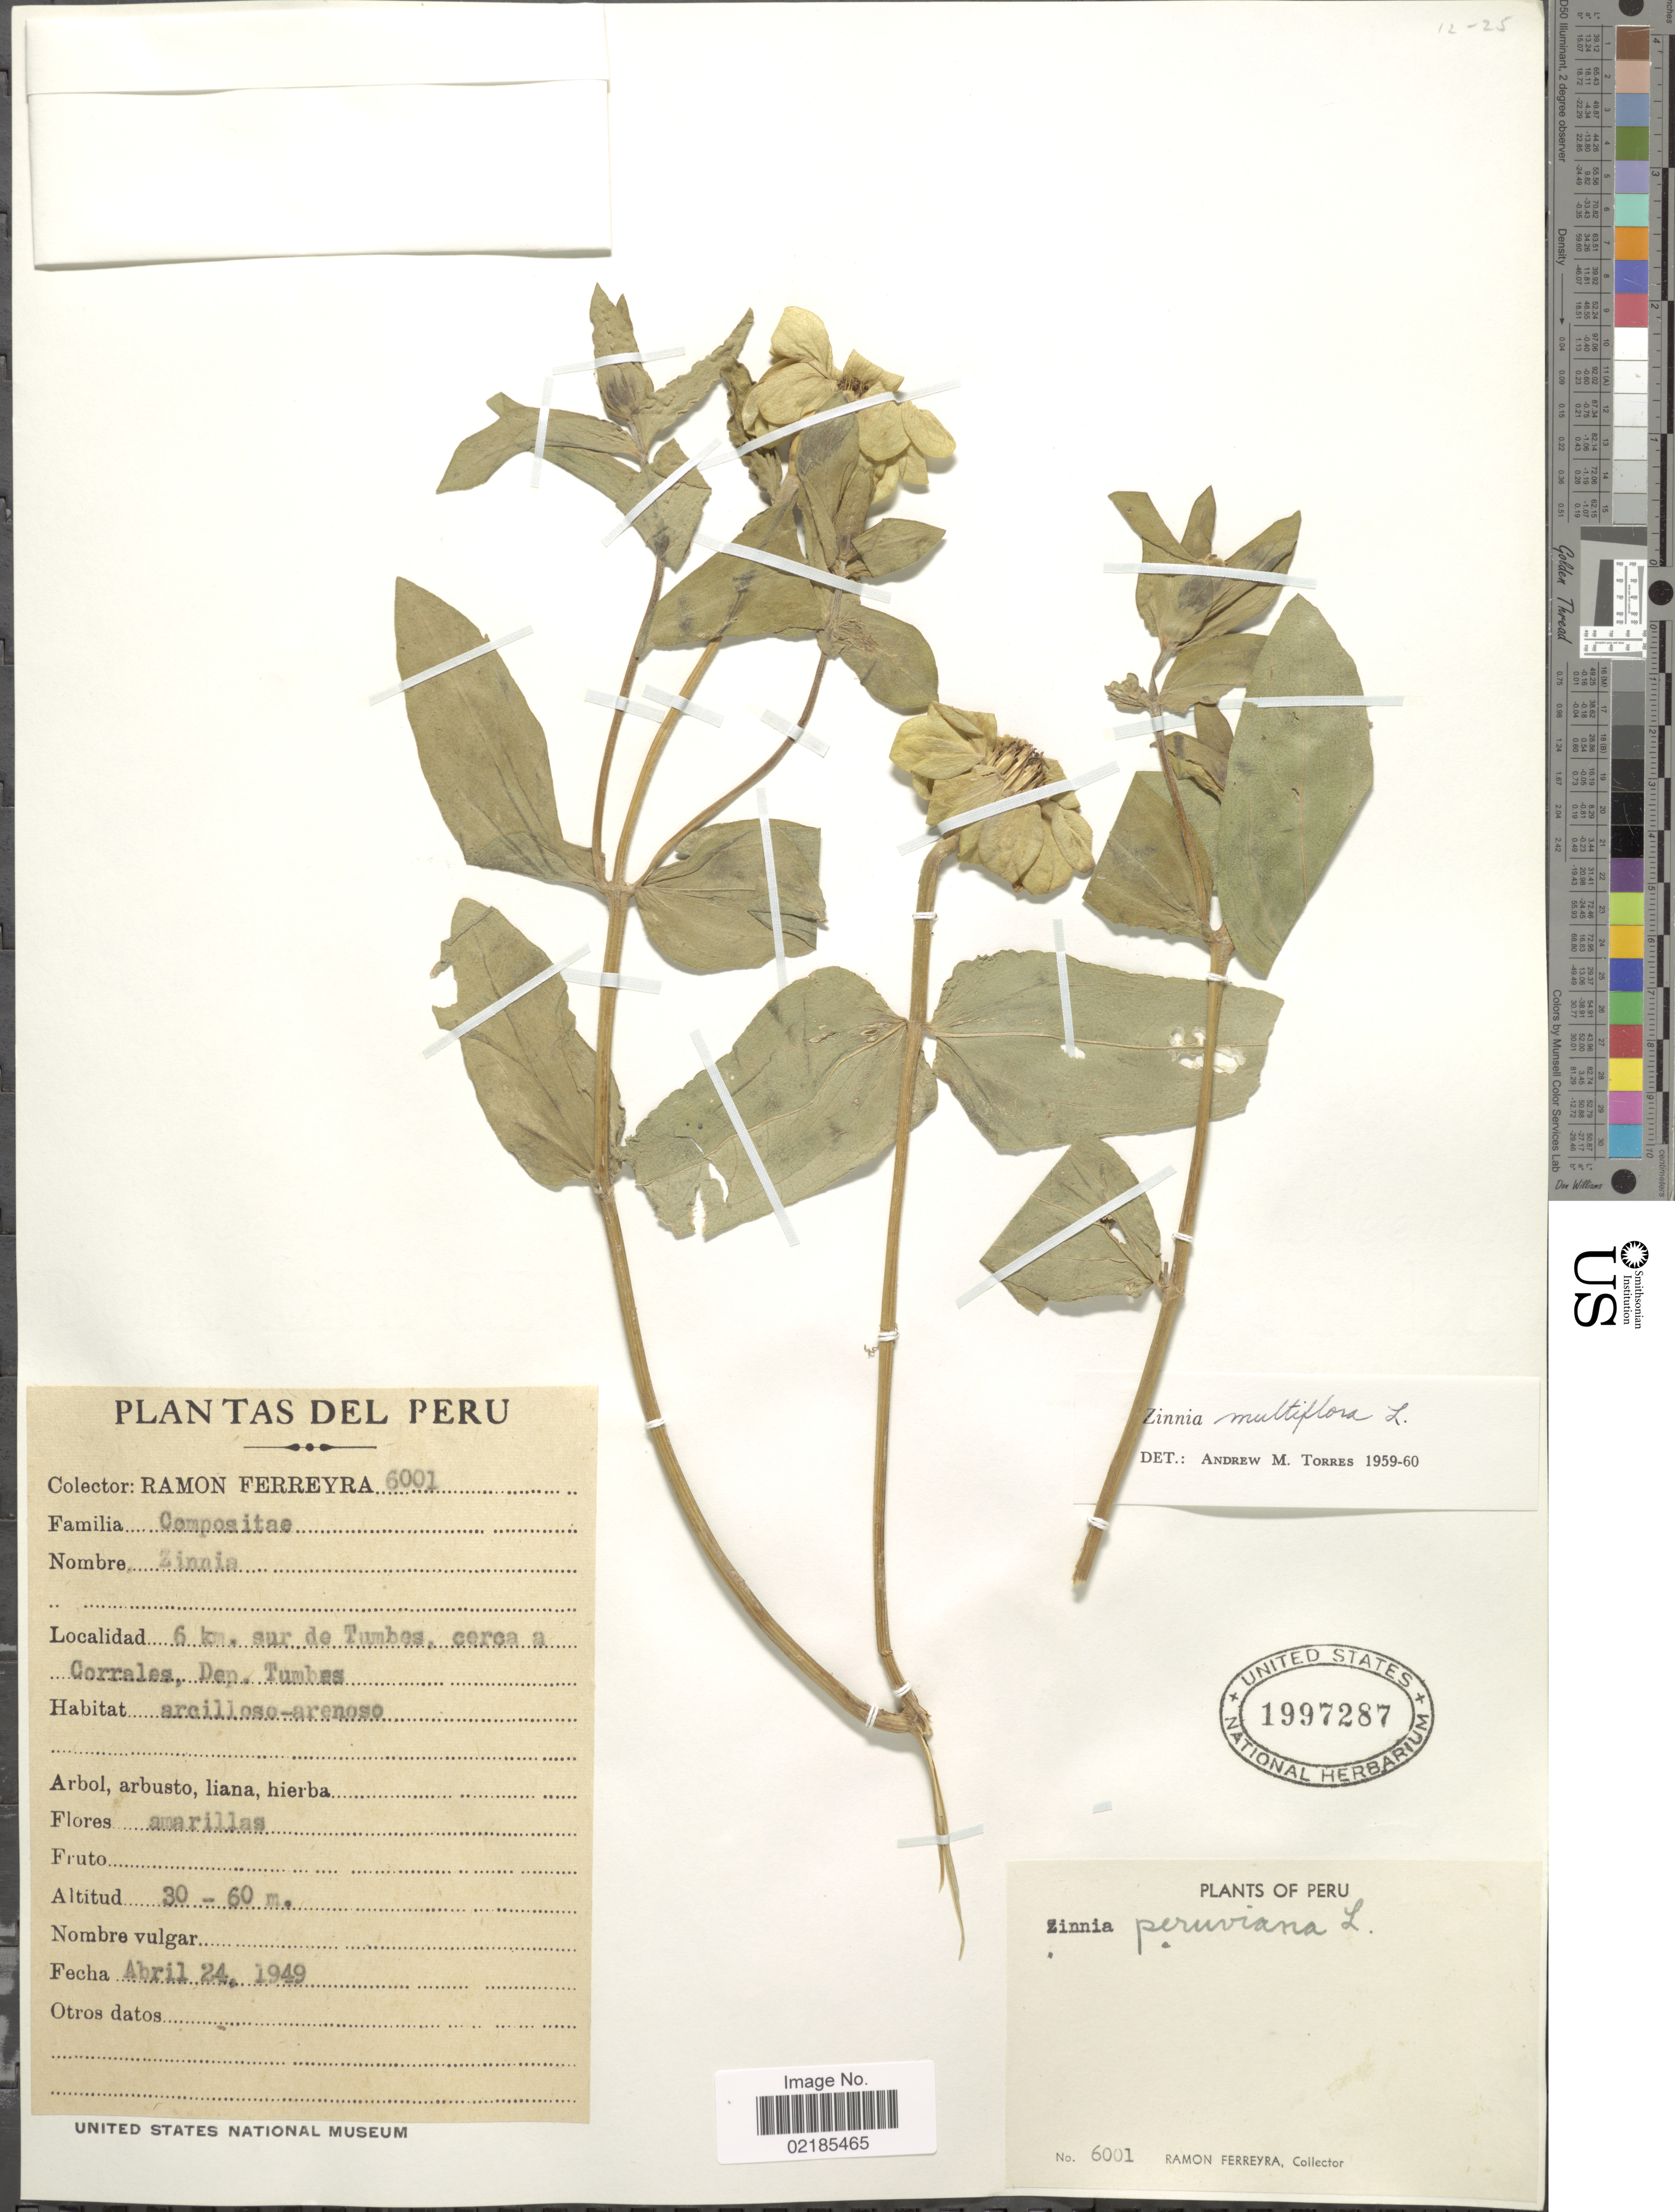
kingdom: Plantae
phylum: Tracheophyta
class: Magnoliopsida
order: Asterales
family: Asteraceae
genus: Zinnia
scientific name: Zinnia multiflora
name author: L.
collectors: R. A. Ferreyra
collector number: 6001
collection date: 1949-04-24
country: Peru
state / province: Tumbes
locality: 6 km sur de Tumbes, cerca a Corrales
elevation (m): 30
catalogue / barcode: US 1997287